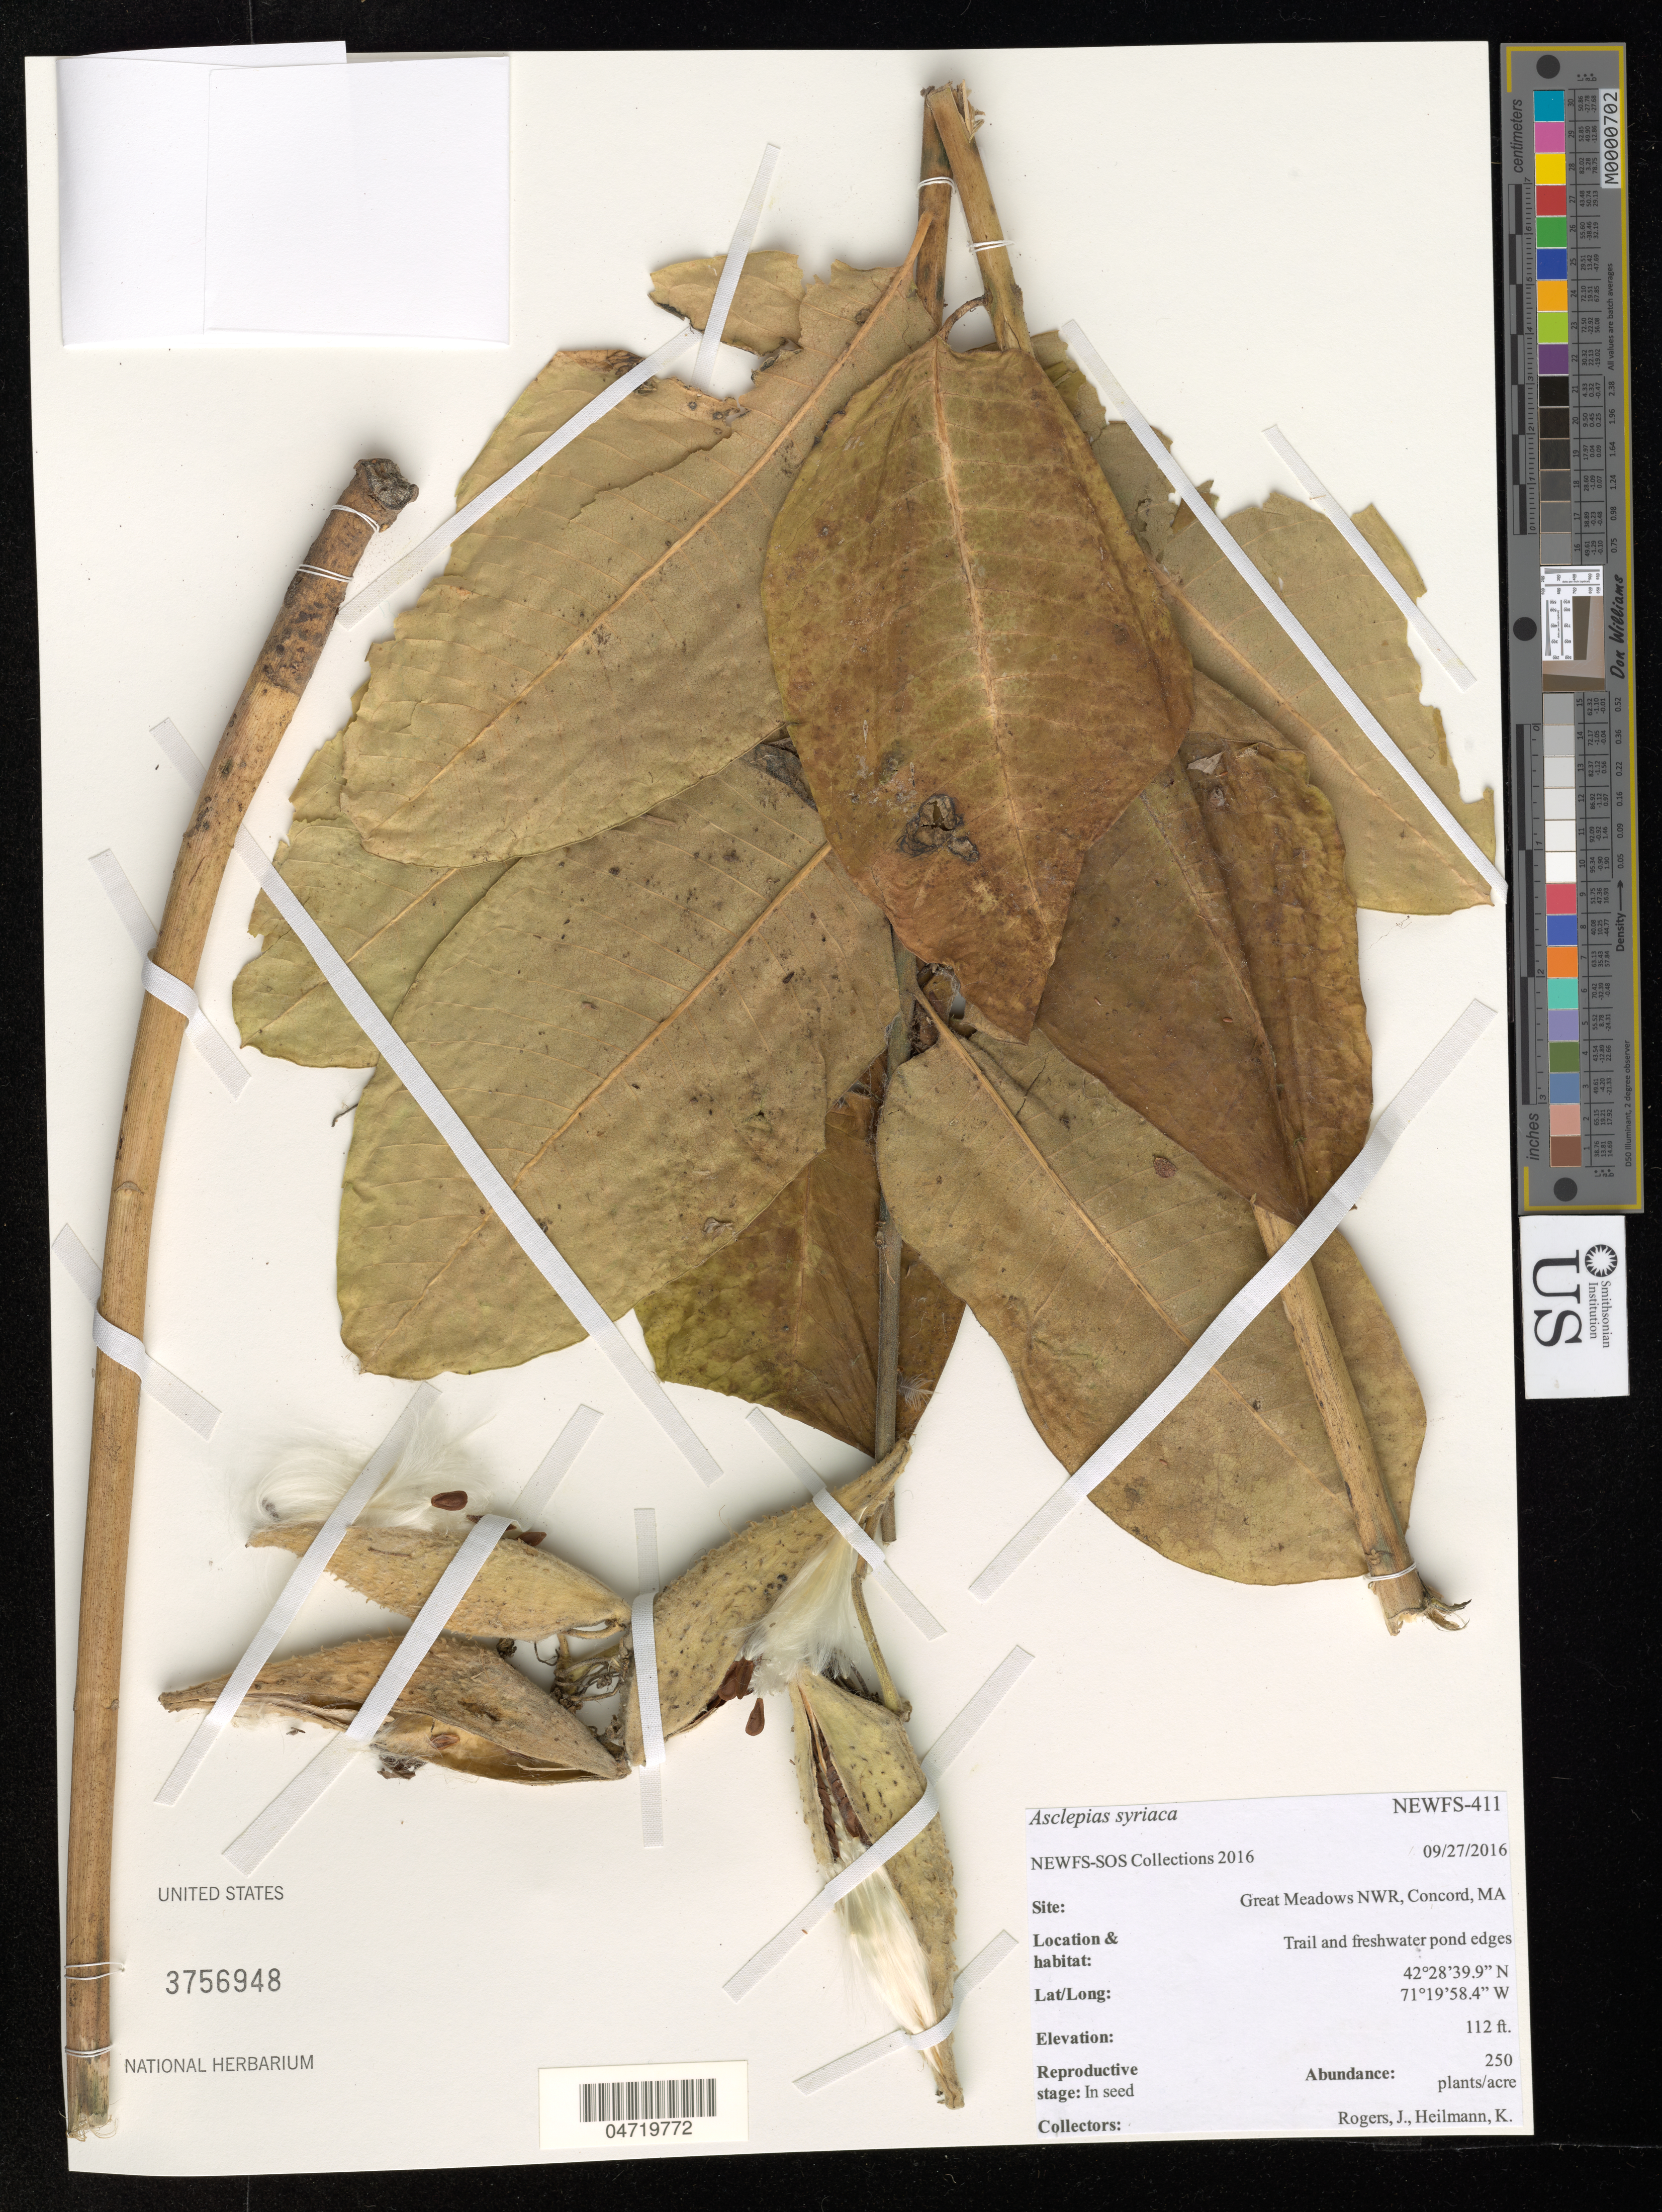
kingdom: Plantae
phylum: Tracheophyta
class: Magnoliopsida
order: Gentianales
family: Apocynaceae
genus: Asclepias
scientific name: Asclepias syriaca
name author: L.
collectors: J. Rogers & K. Heilmann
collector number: NEWFS-411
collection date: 2016-09-27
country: United States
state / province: Massachusetts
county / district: Middlesex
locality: Great Meadows National Wildlife Refuge, Concord, trail and freshwater pond edge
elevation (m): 34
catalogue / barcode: US 3756948